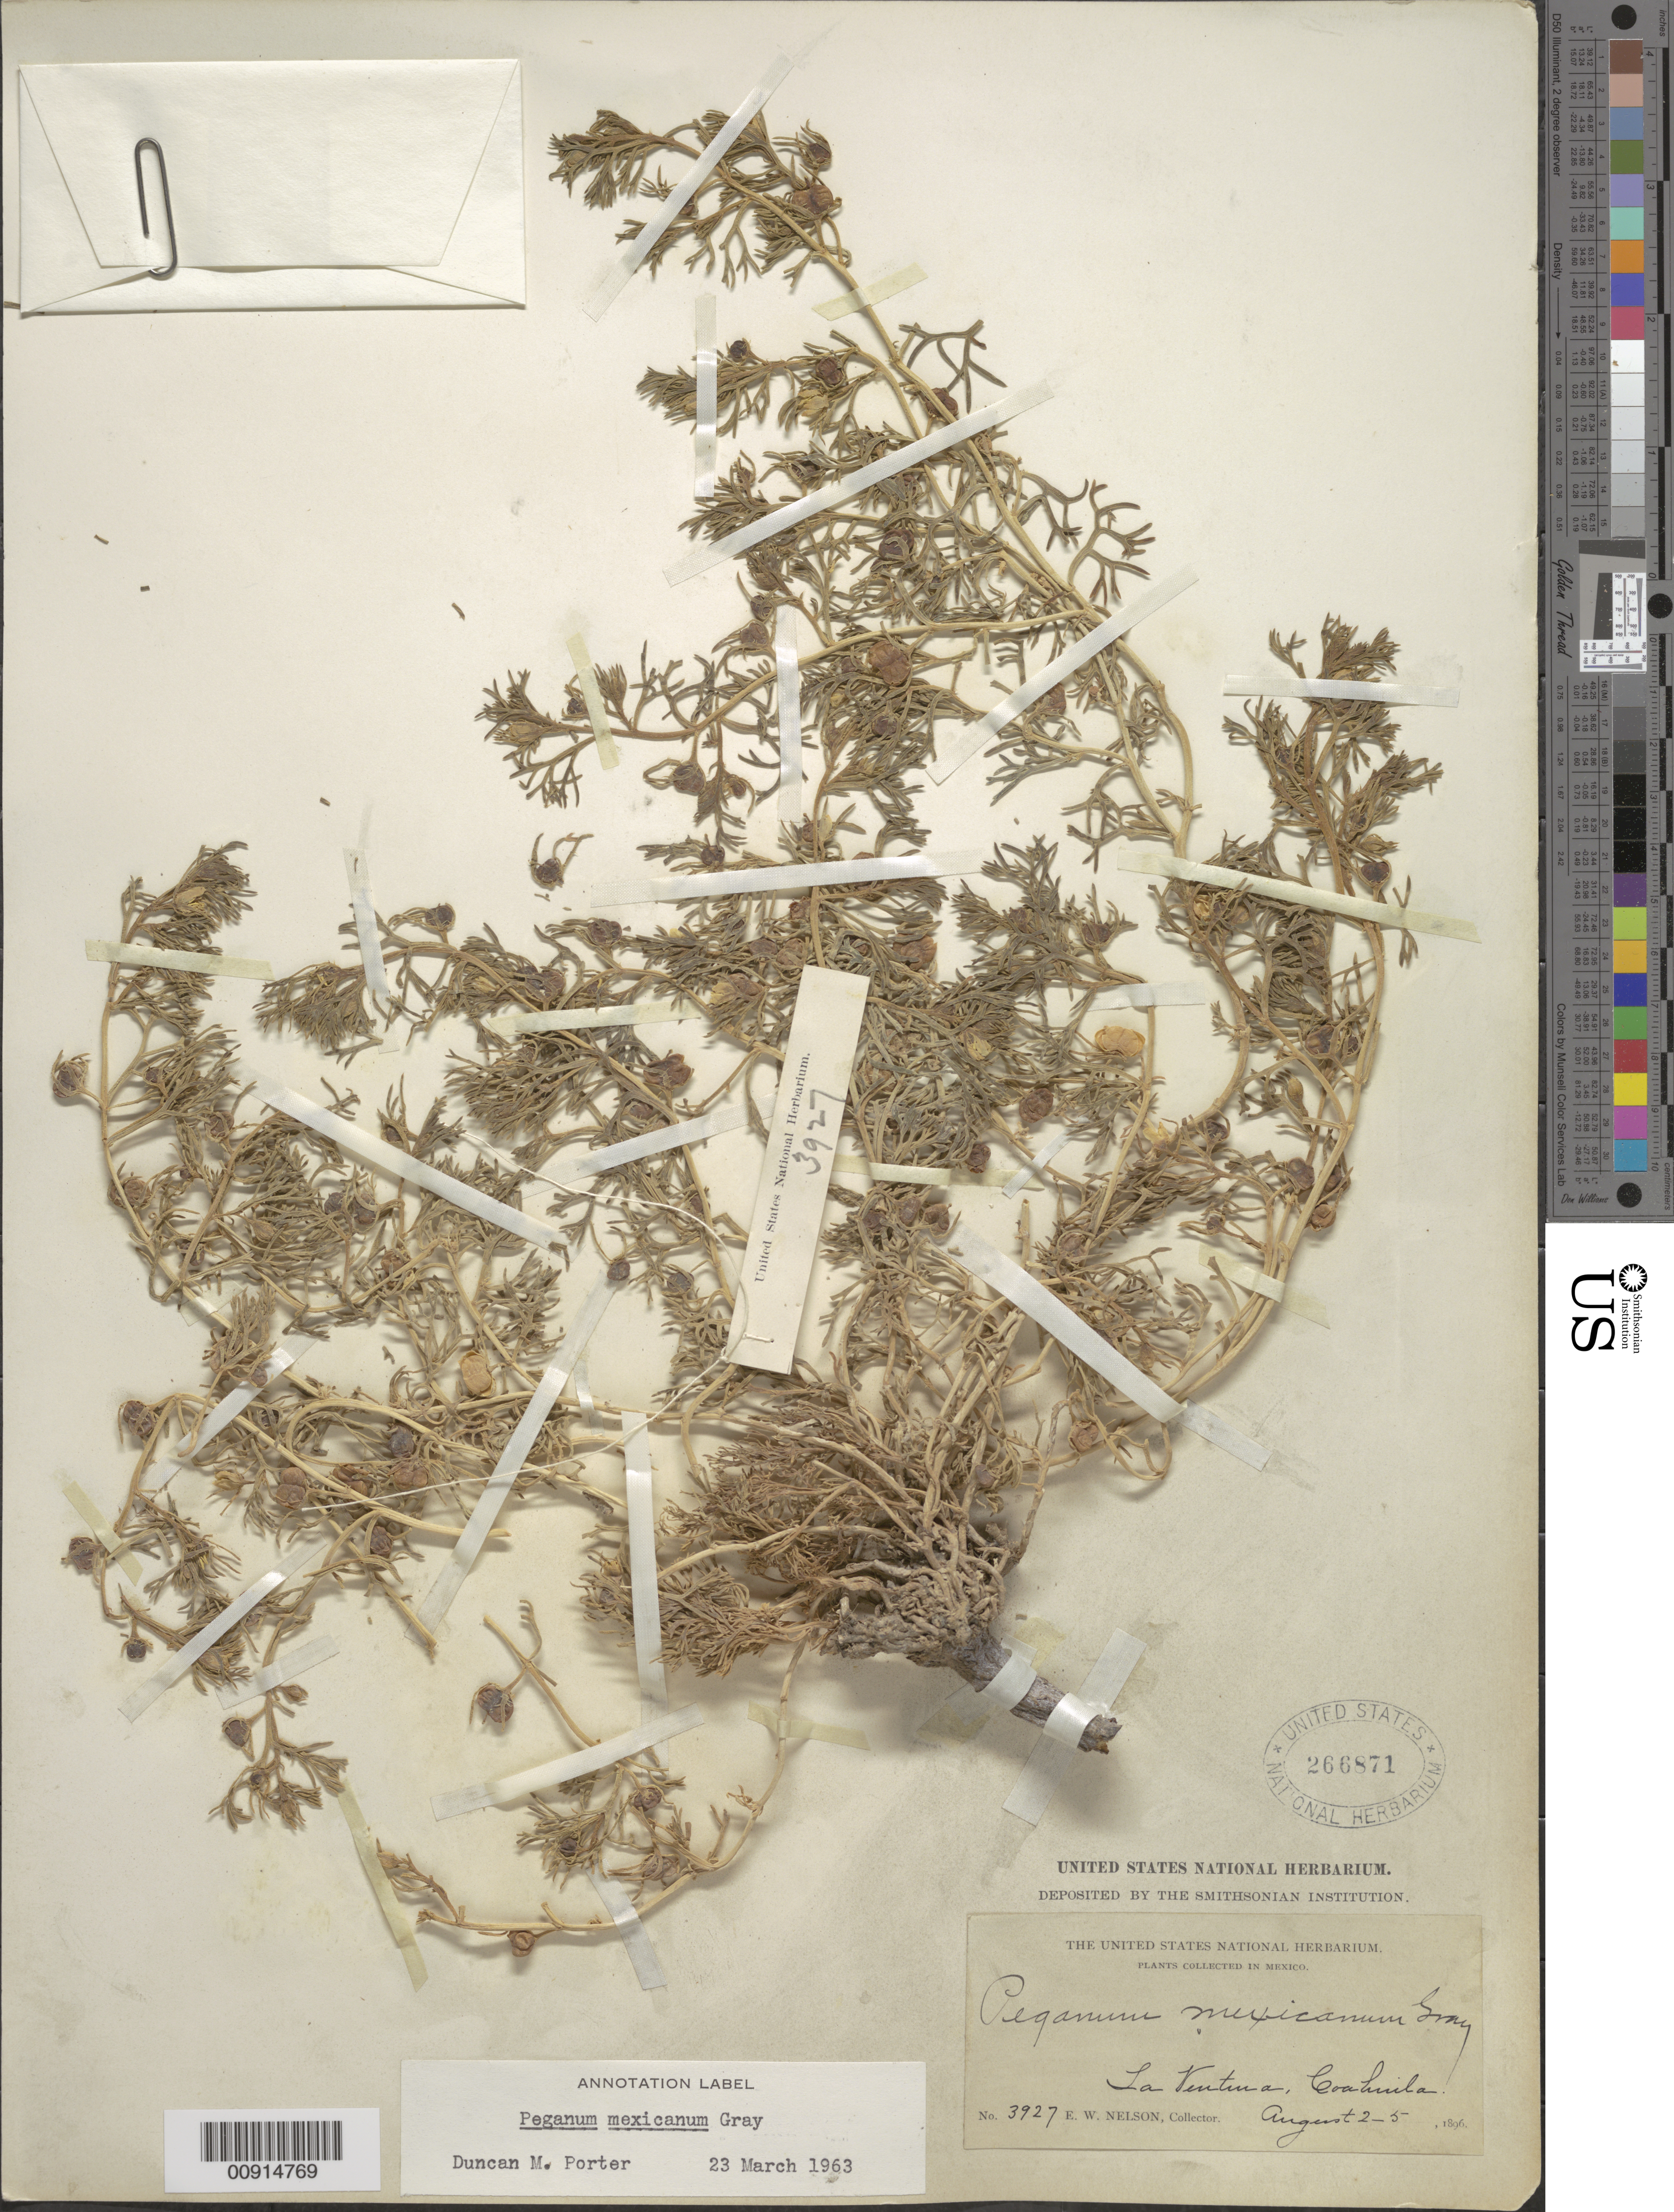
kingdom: Plantae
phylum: Tracheophyta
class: Magnoliopsida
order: Sapindales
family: Tetradiclidaceae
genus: Peganum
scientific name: Peganum mexicanum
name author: A. Gray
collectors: E. W. Nelson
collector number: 3927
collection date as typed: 02 Aug 1896 to 05 Aug 1896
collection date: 1896-08-02/1896-08-05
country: Mexico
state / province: Coahuila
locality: La Ventana, Coahuila.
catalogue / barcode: US 266871